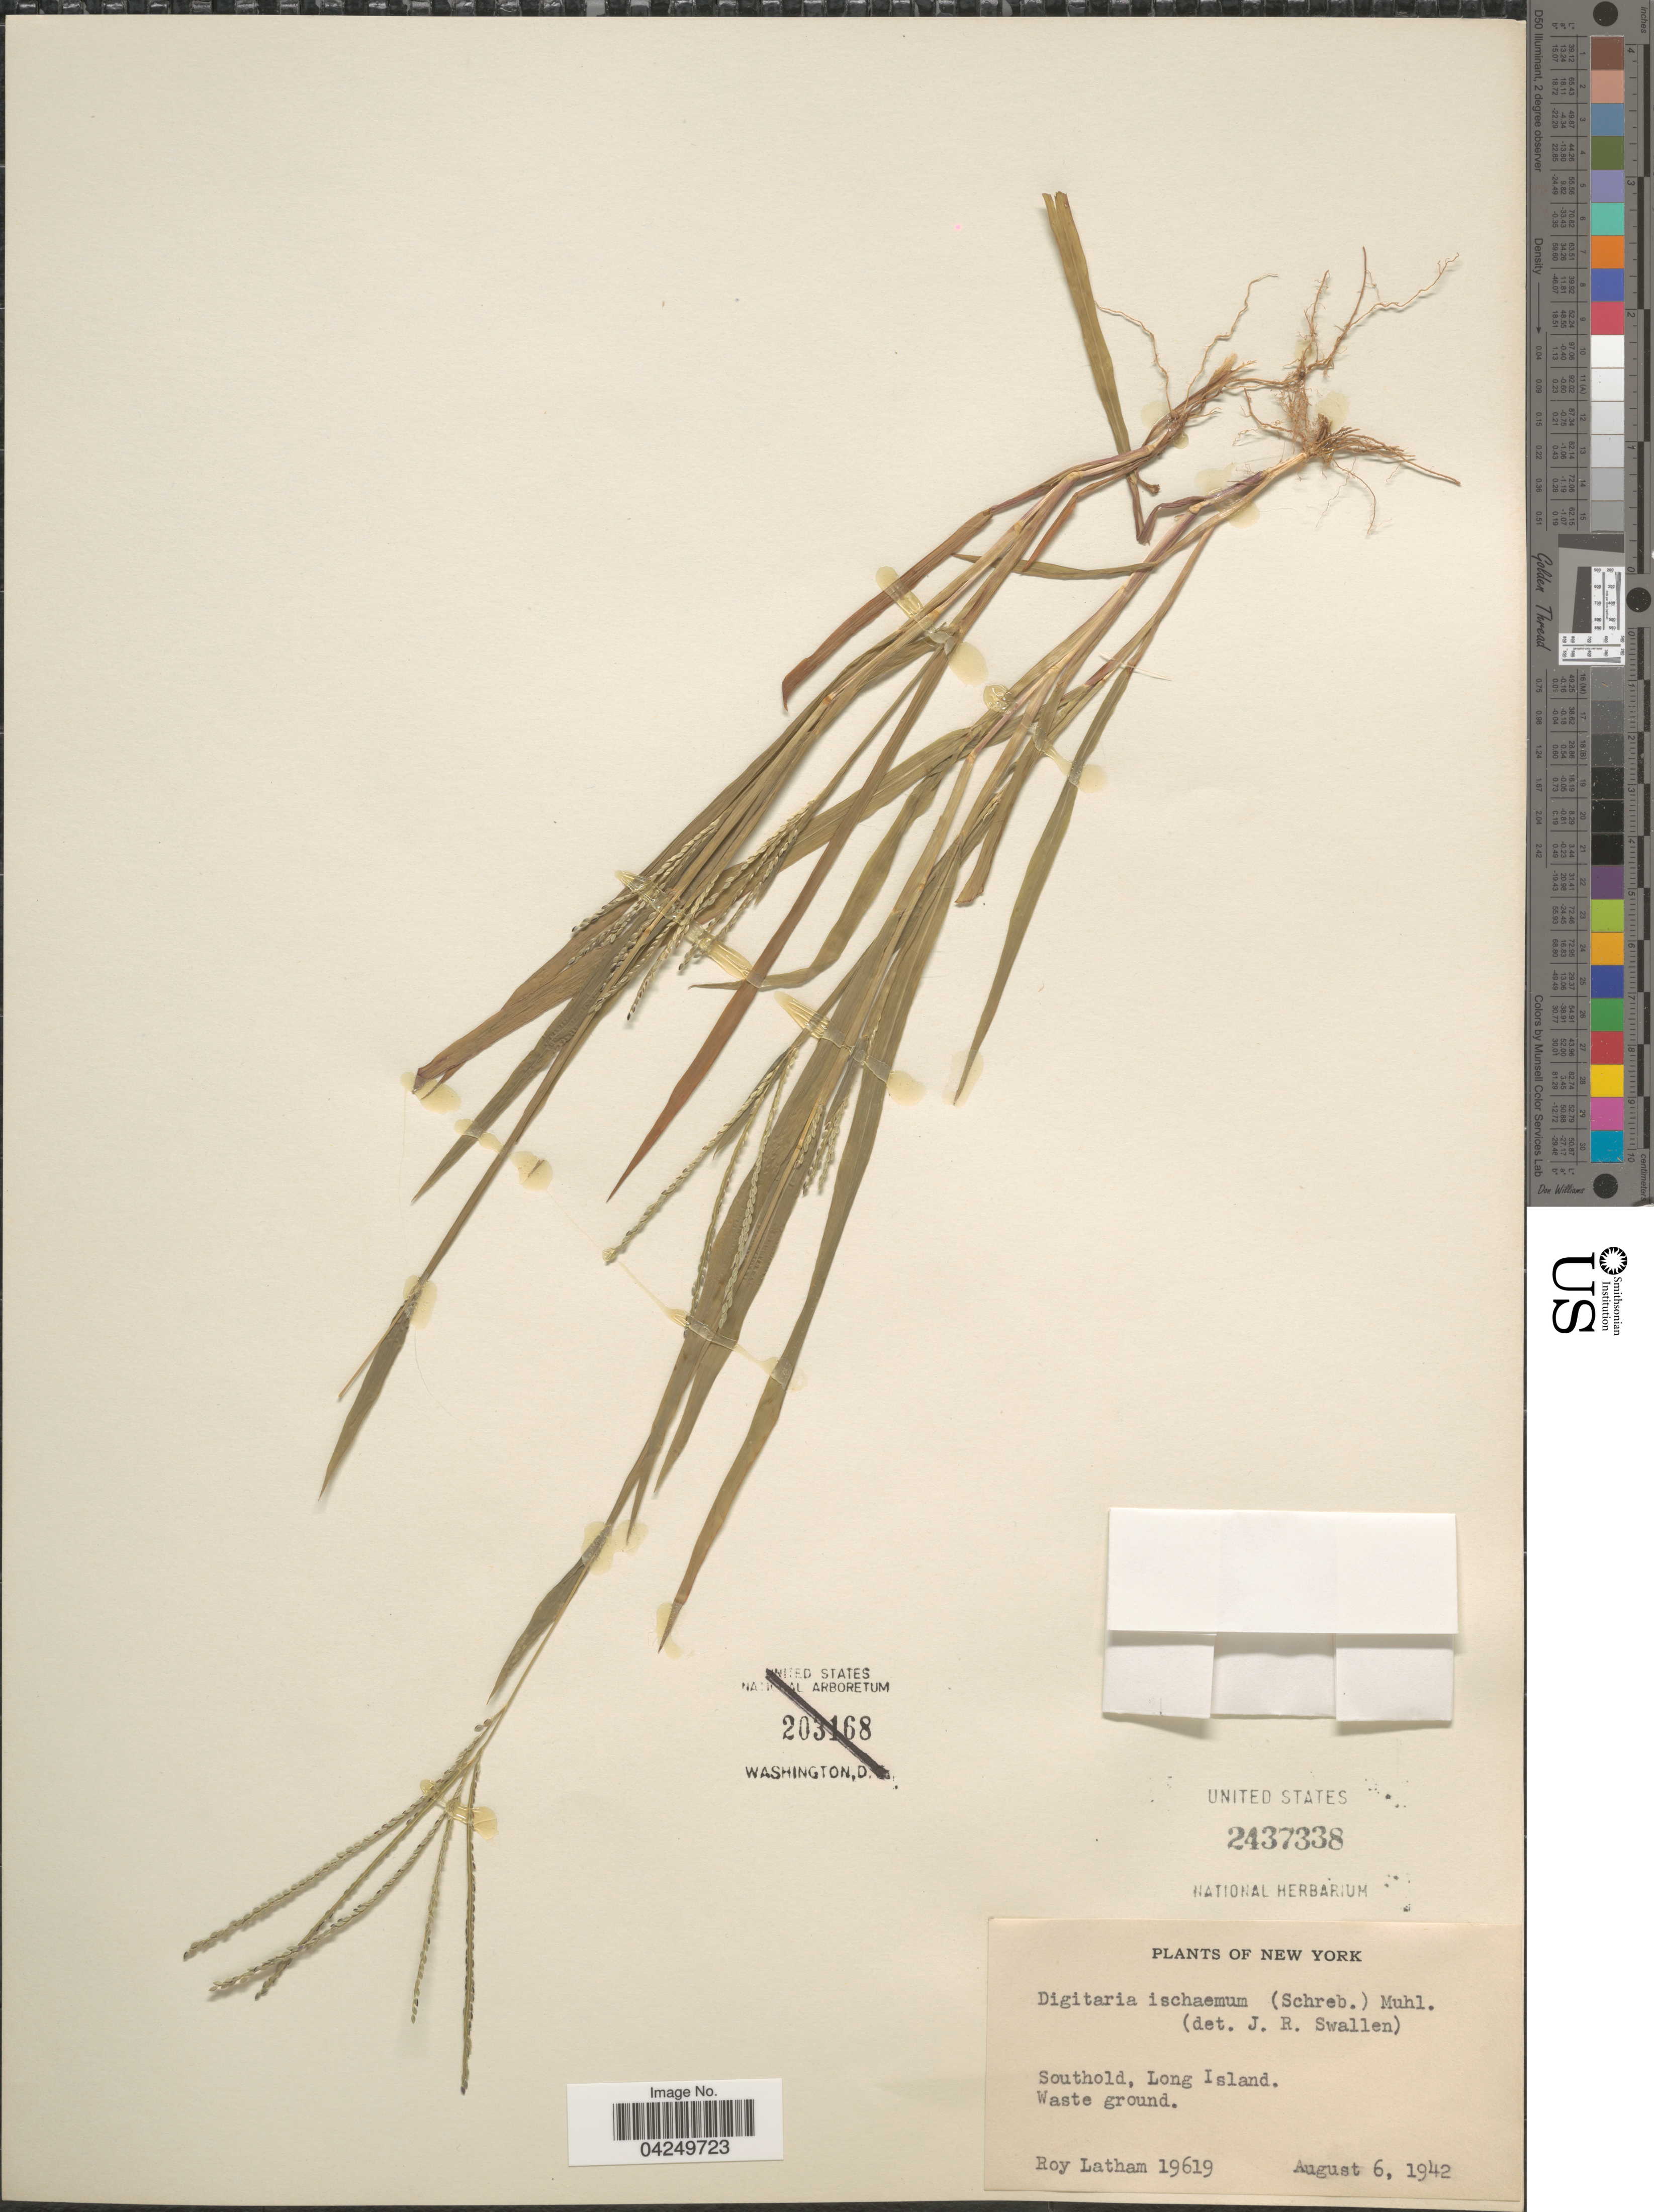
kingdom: Plantae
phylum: Tracheophyta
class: Liliopsida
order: Poales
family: Poaceae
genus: Digitaria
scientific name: Digitaria ischaemum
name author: (Schreber) Schreber ex Muhl.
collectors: R. Latham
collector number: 19619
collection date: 1942-08-06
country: United States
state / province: New York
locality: Southold, Long Island.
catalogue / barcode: US 2437338